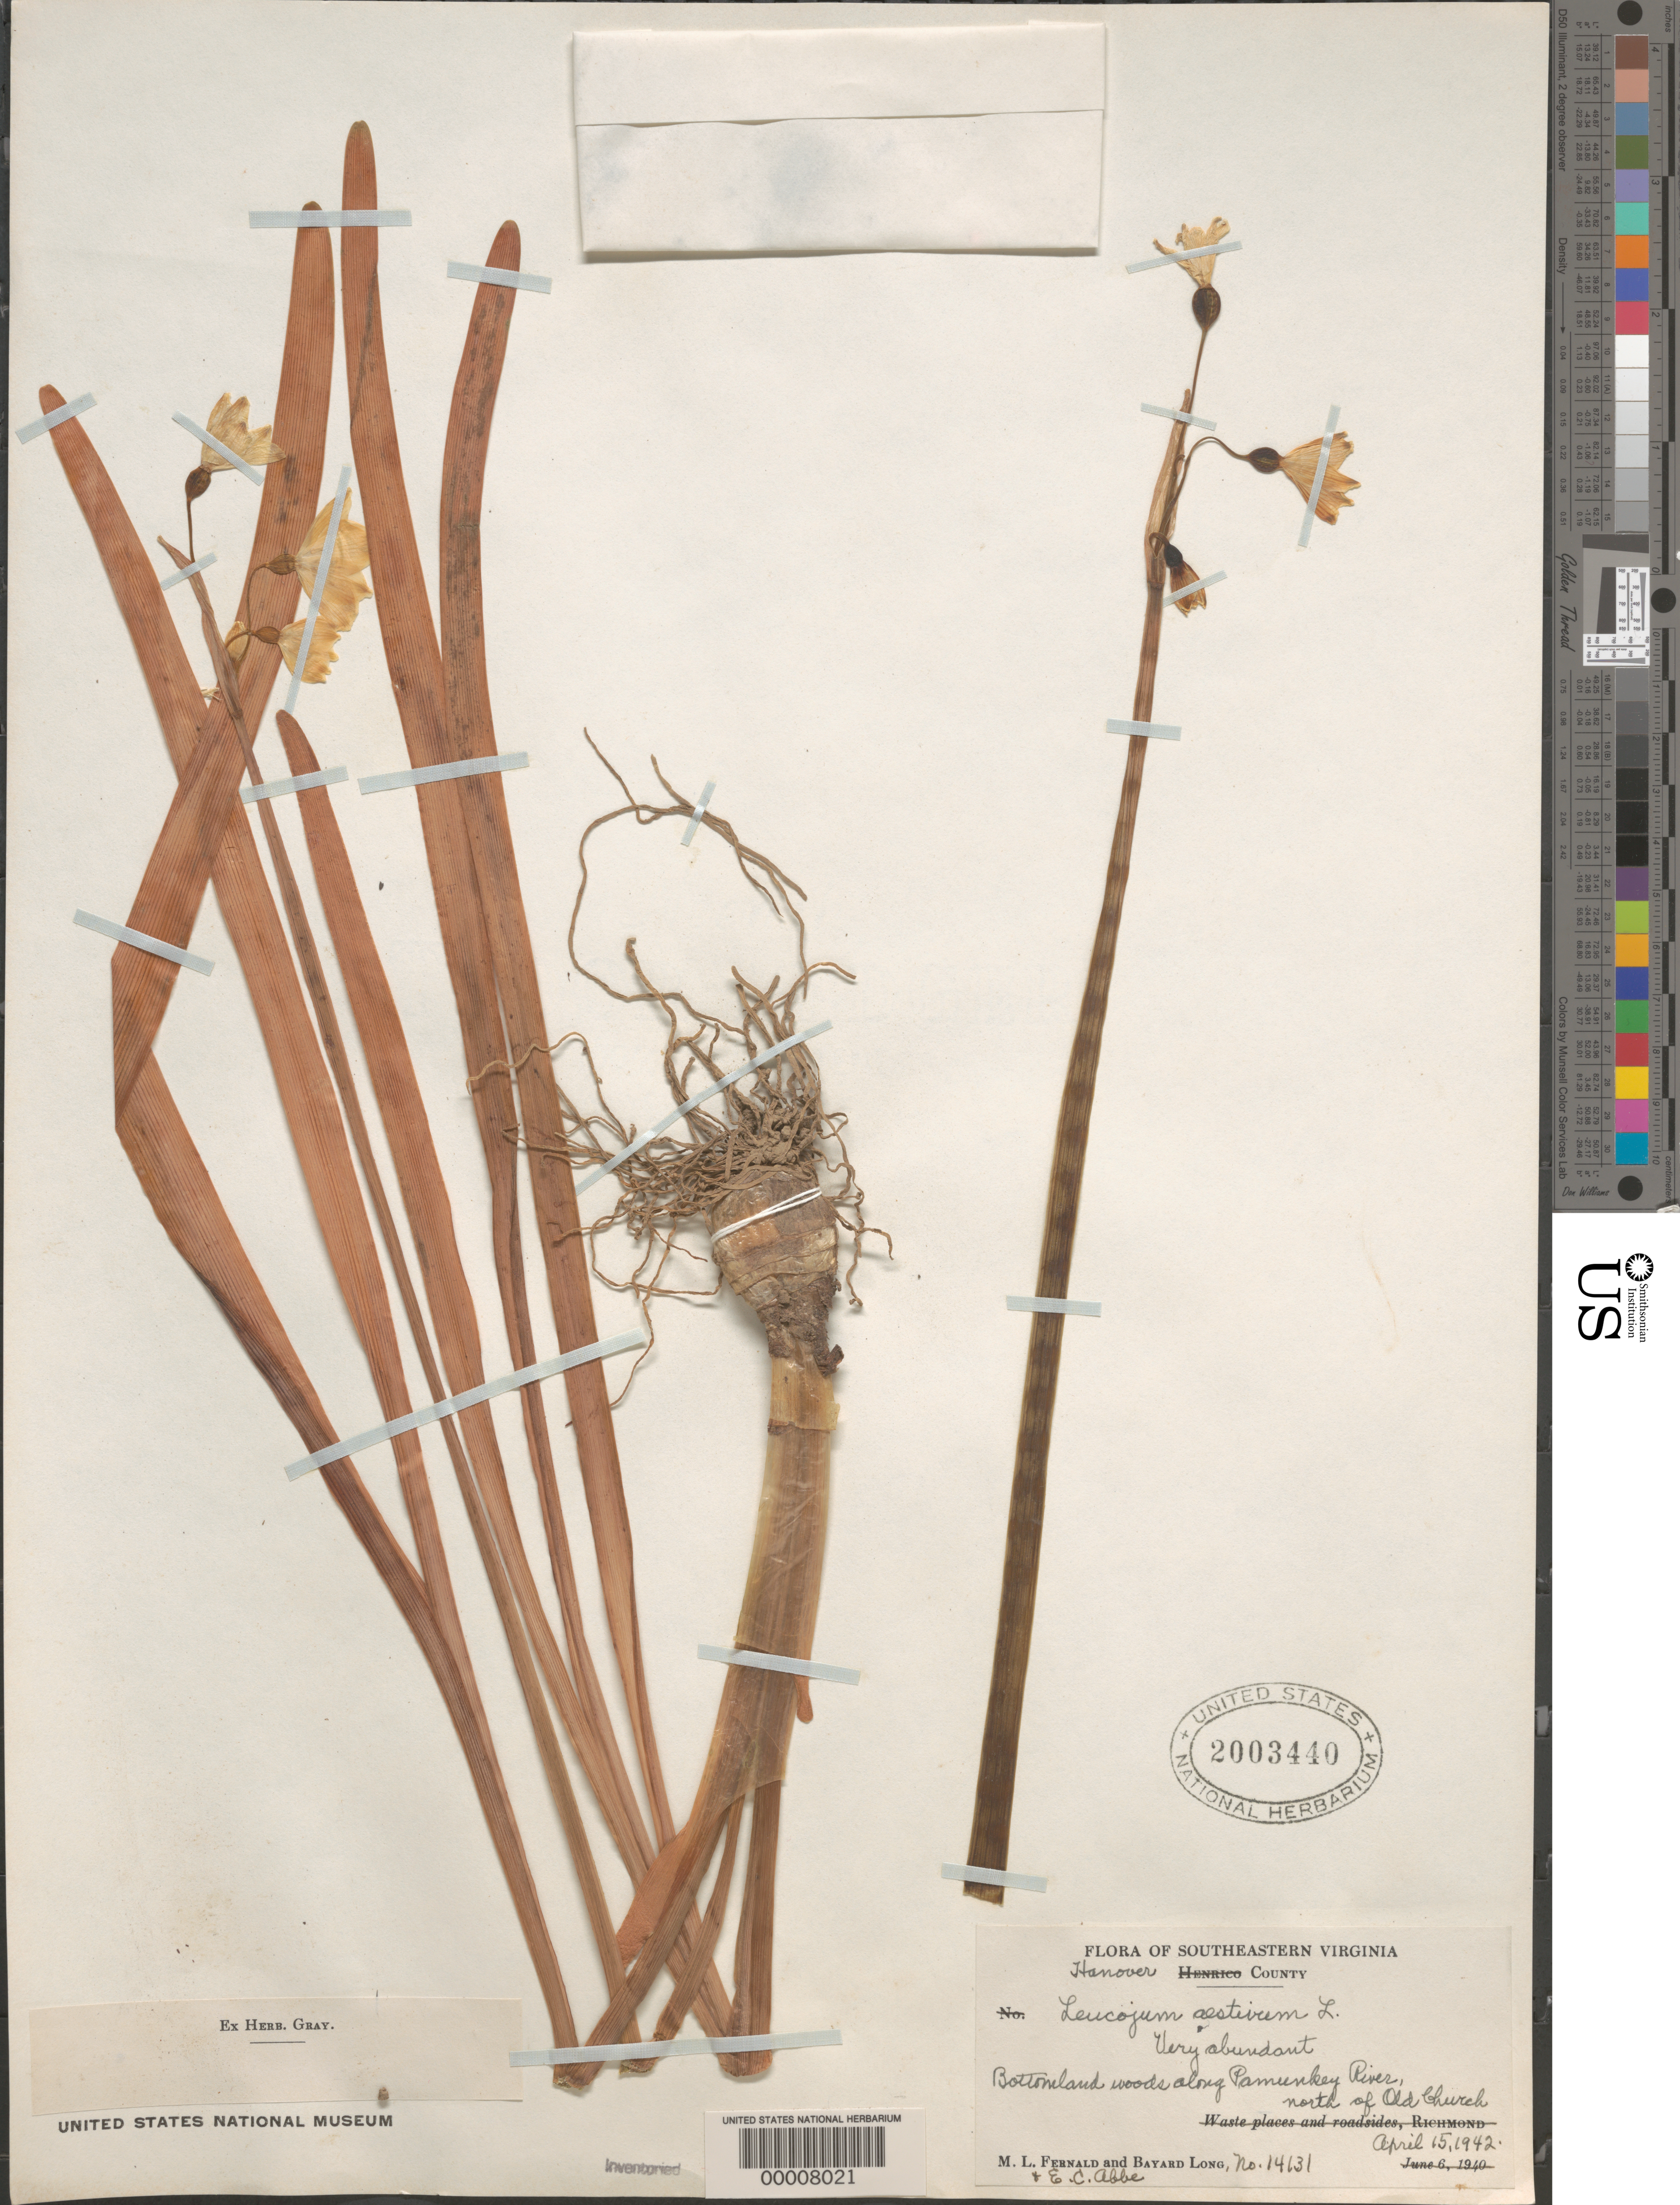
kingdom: Plantae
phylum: Tracheophyta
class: Liliopsida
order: Asparagales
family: Amaryllidaceae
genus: Leucojum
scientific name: Leucojum aestivum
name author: L.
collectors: M. L. Fernald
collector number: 14131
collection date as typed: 15 Apr 1942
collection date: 1942-04-15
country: United States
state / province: Virginia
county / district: Hanover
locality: Along pamunkey river, n of old church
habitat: Bottomland woods along river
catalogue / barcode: US 2003440